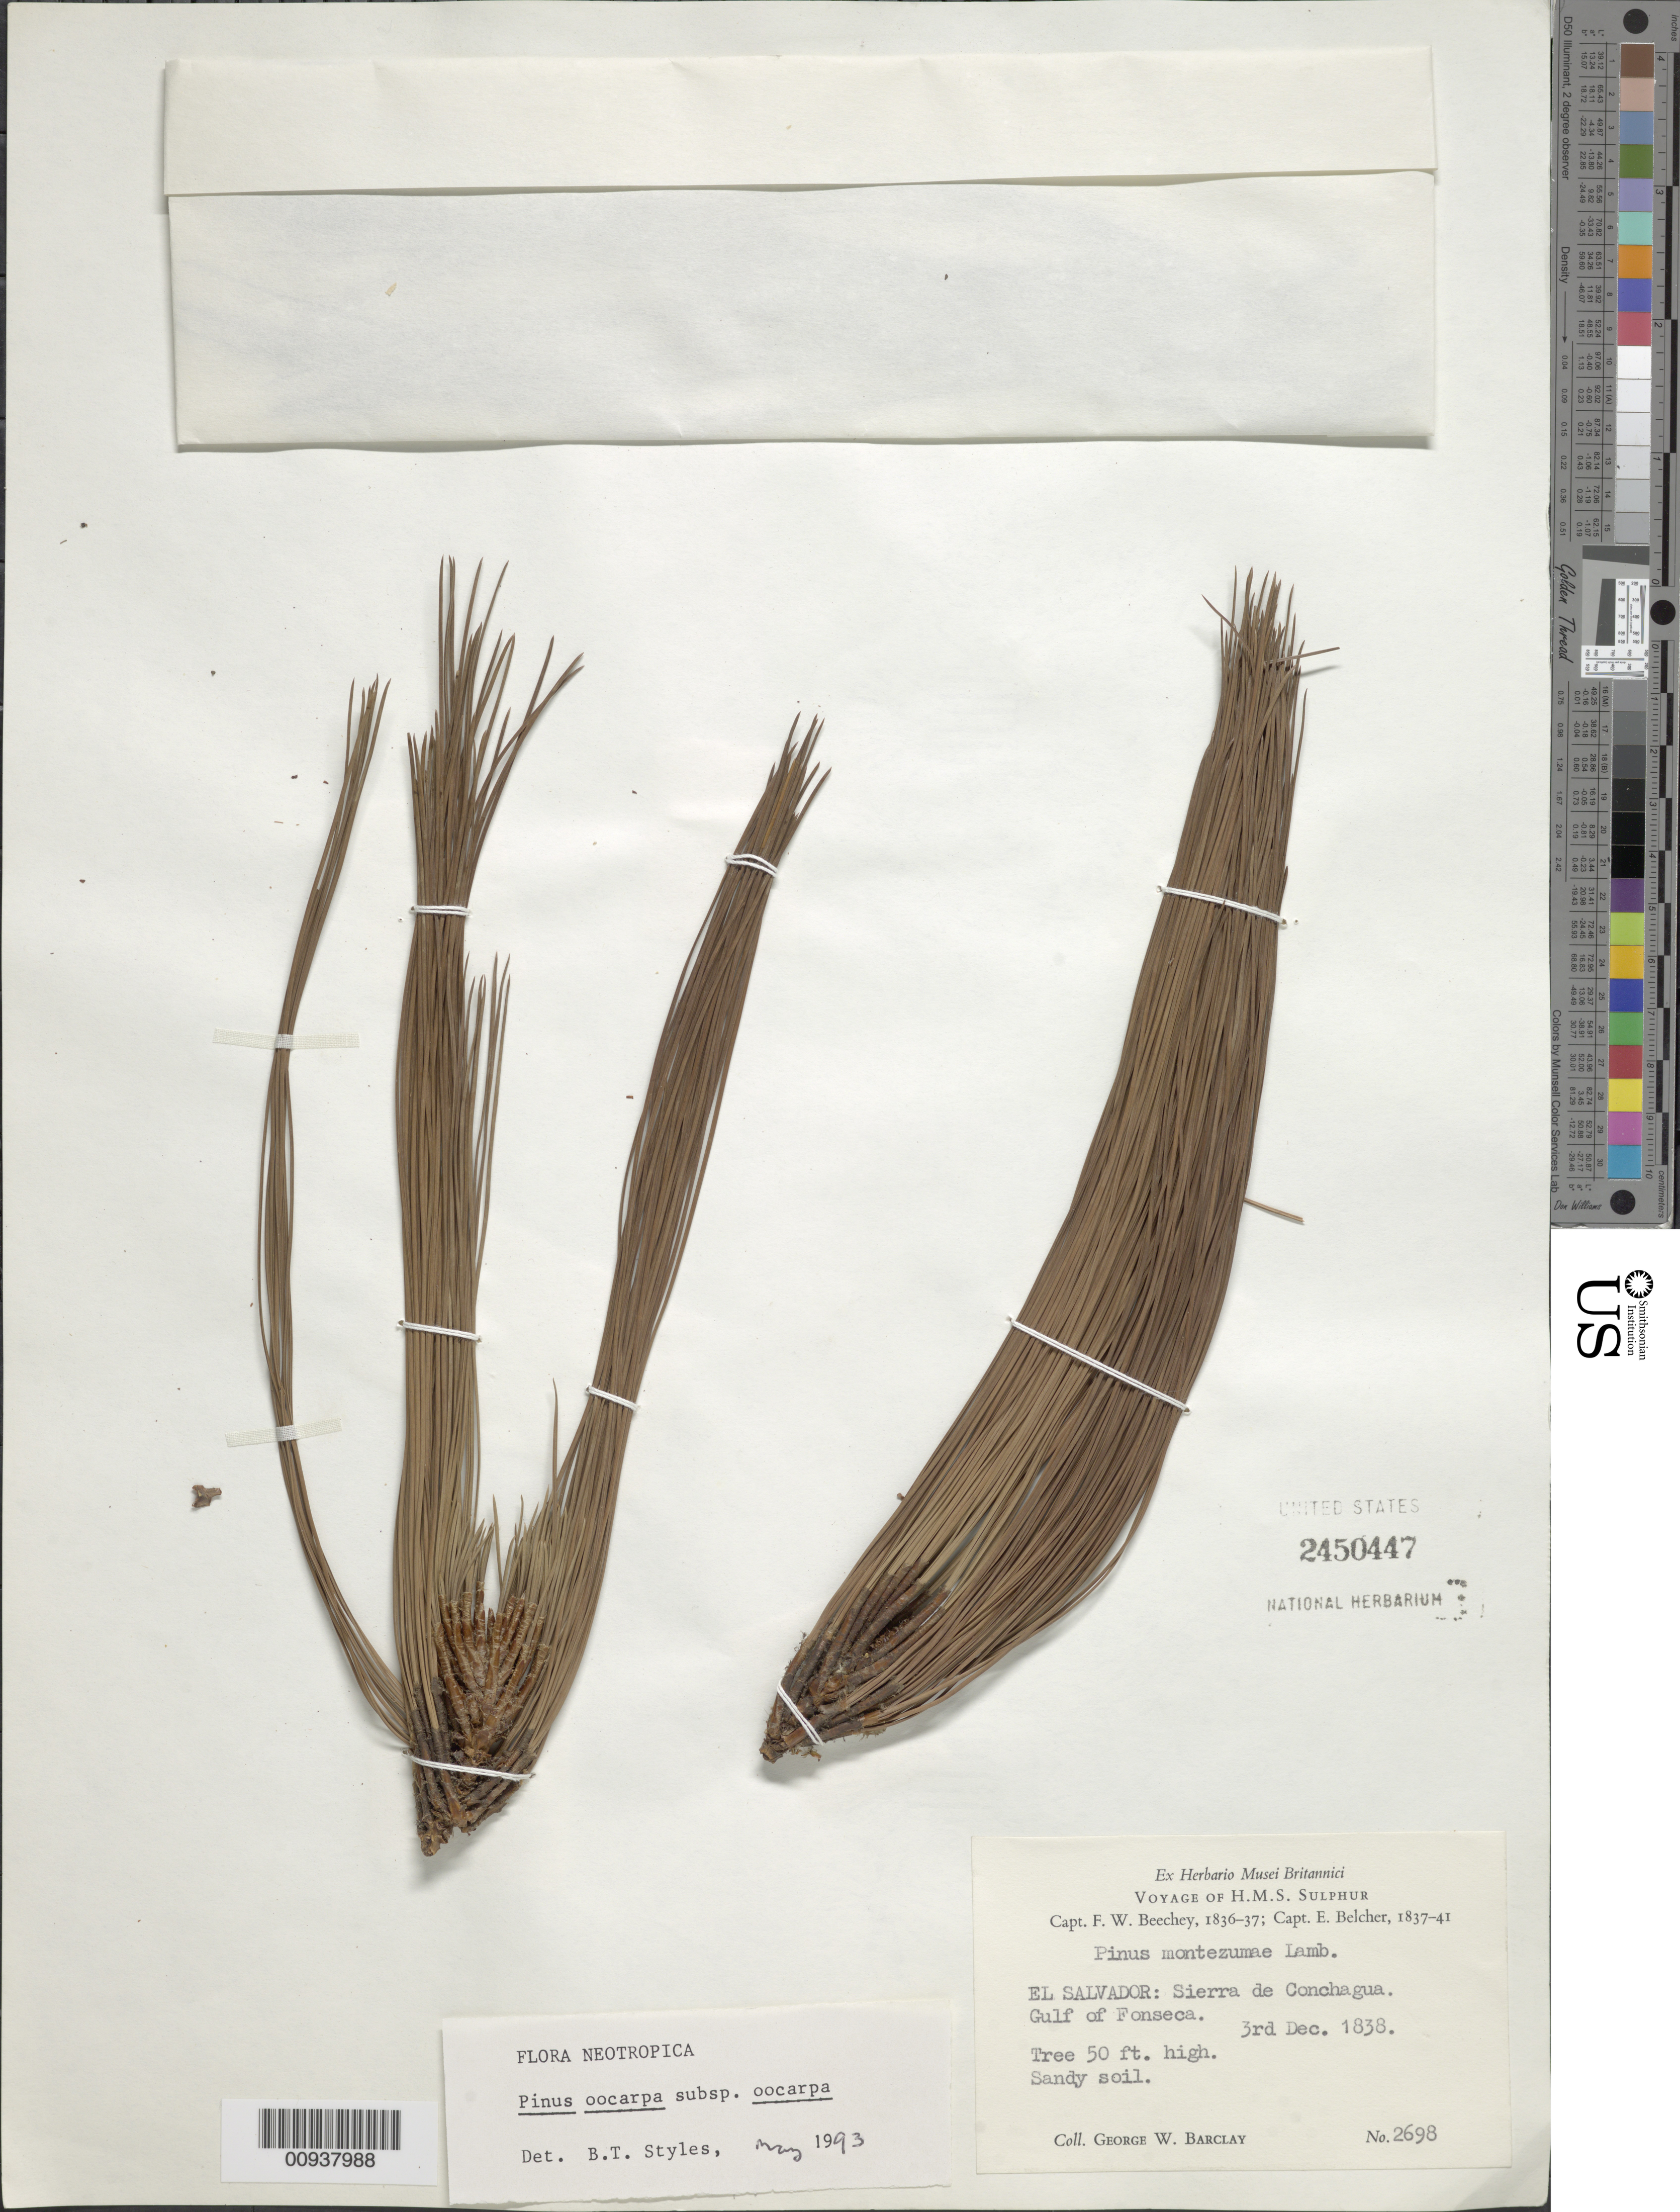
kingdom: Plantae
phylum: Tracheophyta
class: Pinopsida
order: Pinales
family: Pinaceae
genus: Pinus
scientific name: Pinus oocarpa subsp. oocarpa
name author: Schiede ex Schltdl.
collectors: G. W. Barclay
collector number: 2698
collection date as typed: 03 Dec 1838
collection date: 1838-12-03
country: El Salvador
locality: Sierra de Conchagua. Gulf of Fonseca.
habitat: Sandy soil.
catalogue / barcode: US 2450447